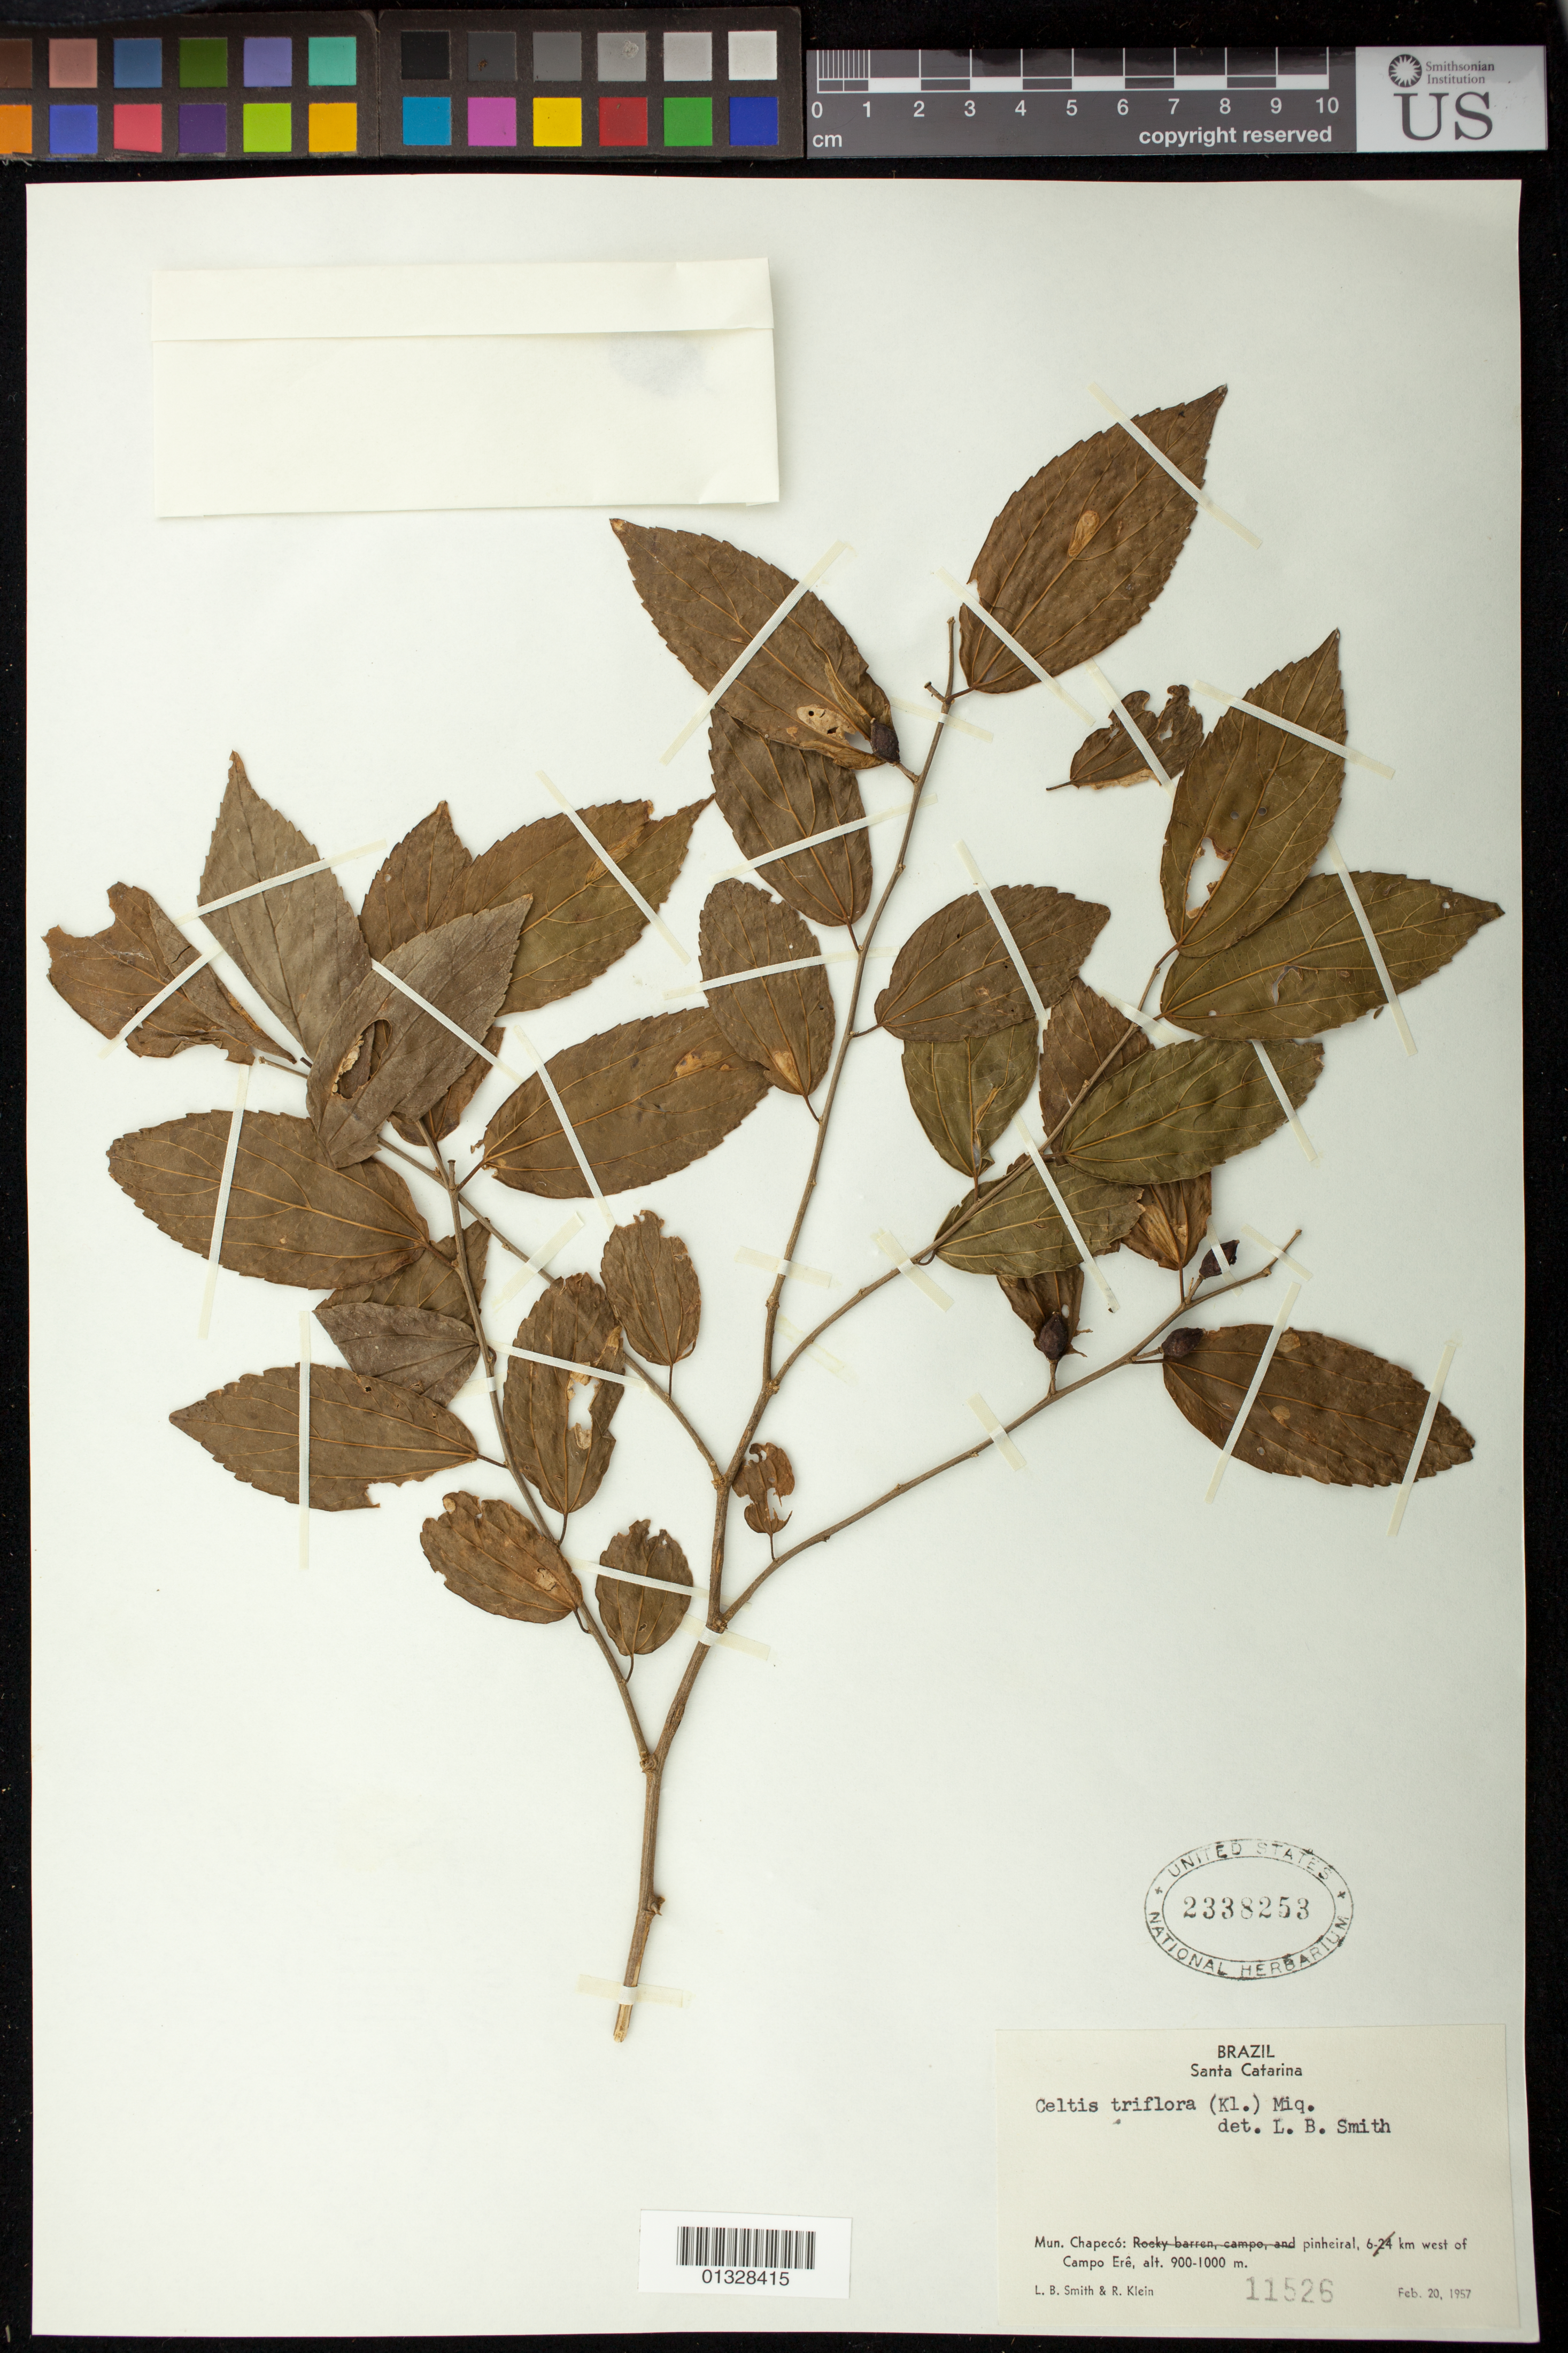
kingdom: Plantae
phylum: Tracheophyta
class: Magnoliopsida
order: Rosales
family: Cannabaceae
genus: Celtis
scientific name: Celtis triflora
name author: (Klotzsch) Ruiz ex Miq.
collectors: L. Smith & R. M. Klein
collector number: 11526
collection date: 1957-02-20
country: Brazil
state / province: Santa Catarina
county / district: Chapecó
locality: Pinheiral, west of Campo Erê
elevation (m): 900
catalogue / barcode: US 2338253